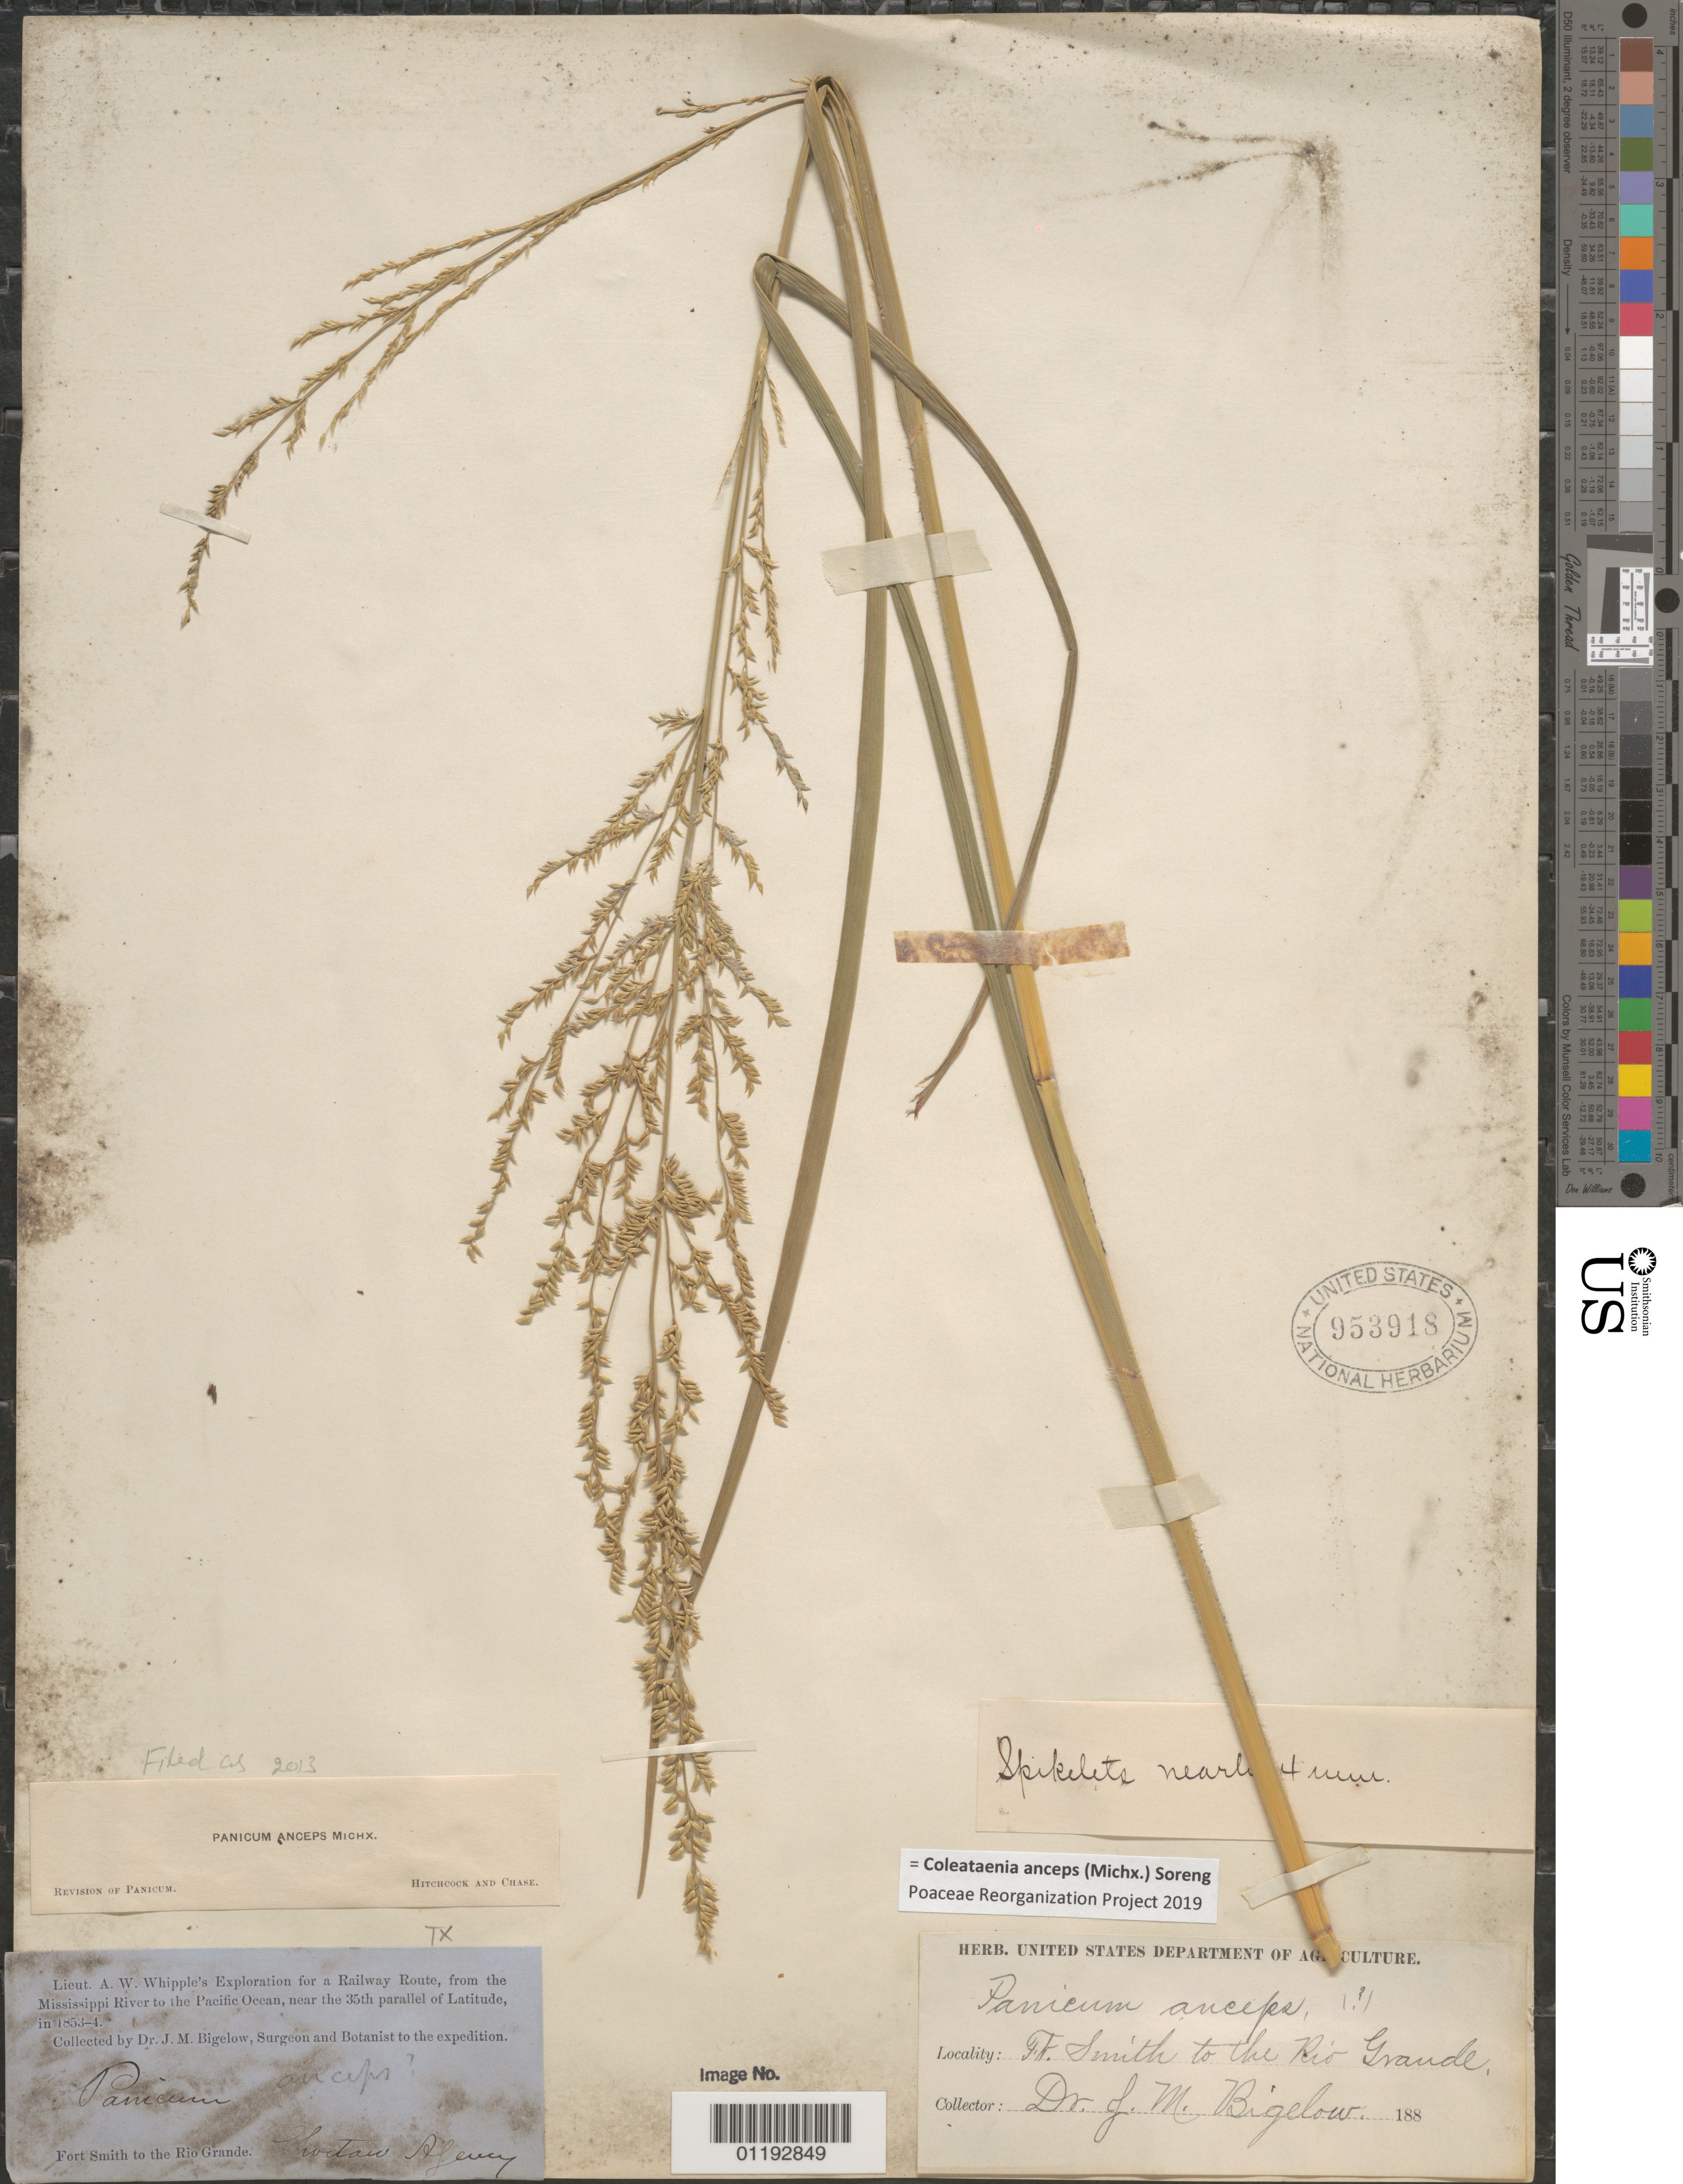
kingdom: Plantae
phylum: Tracheophyta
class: Liliopsida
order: Poales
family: Poaceae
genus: Panicum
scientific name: Panicum anceps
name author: Michx.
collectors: J. M. Bigelow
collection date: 1853/1854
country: United States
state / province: Oklahoma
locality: Fort Smith to the Rio Grande. Choctaw Agency.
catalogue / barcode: US 953918